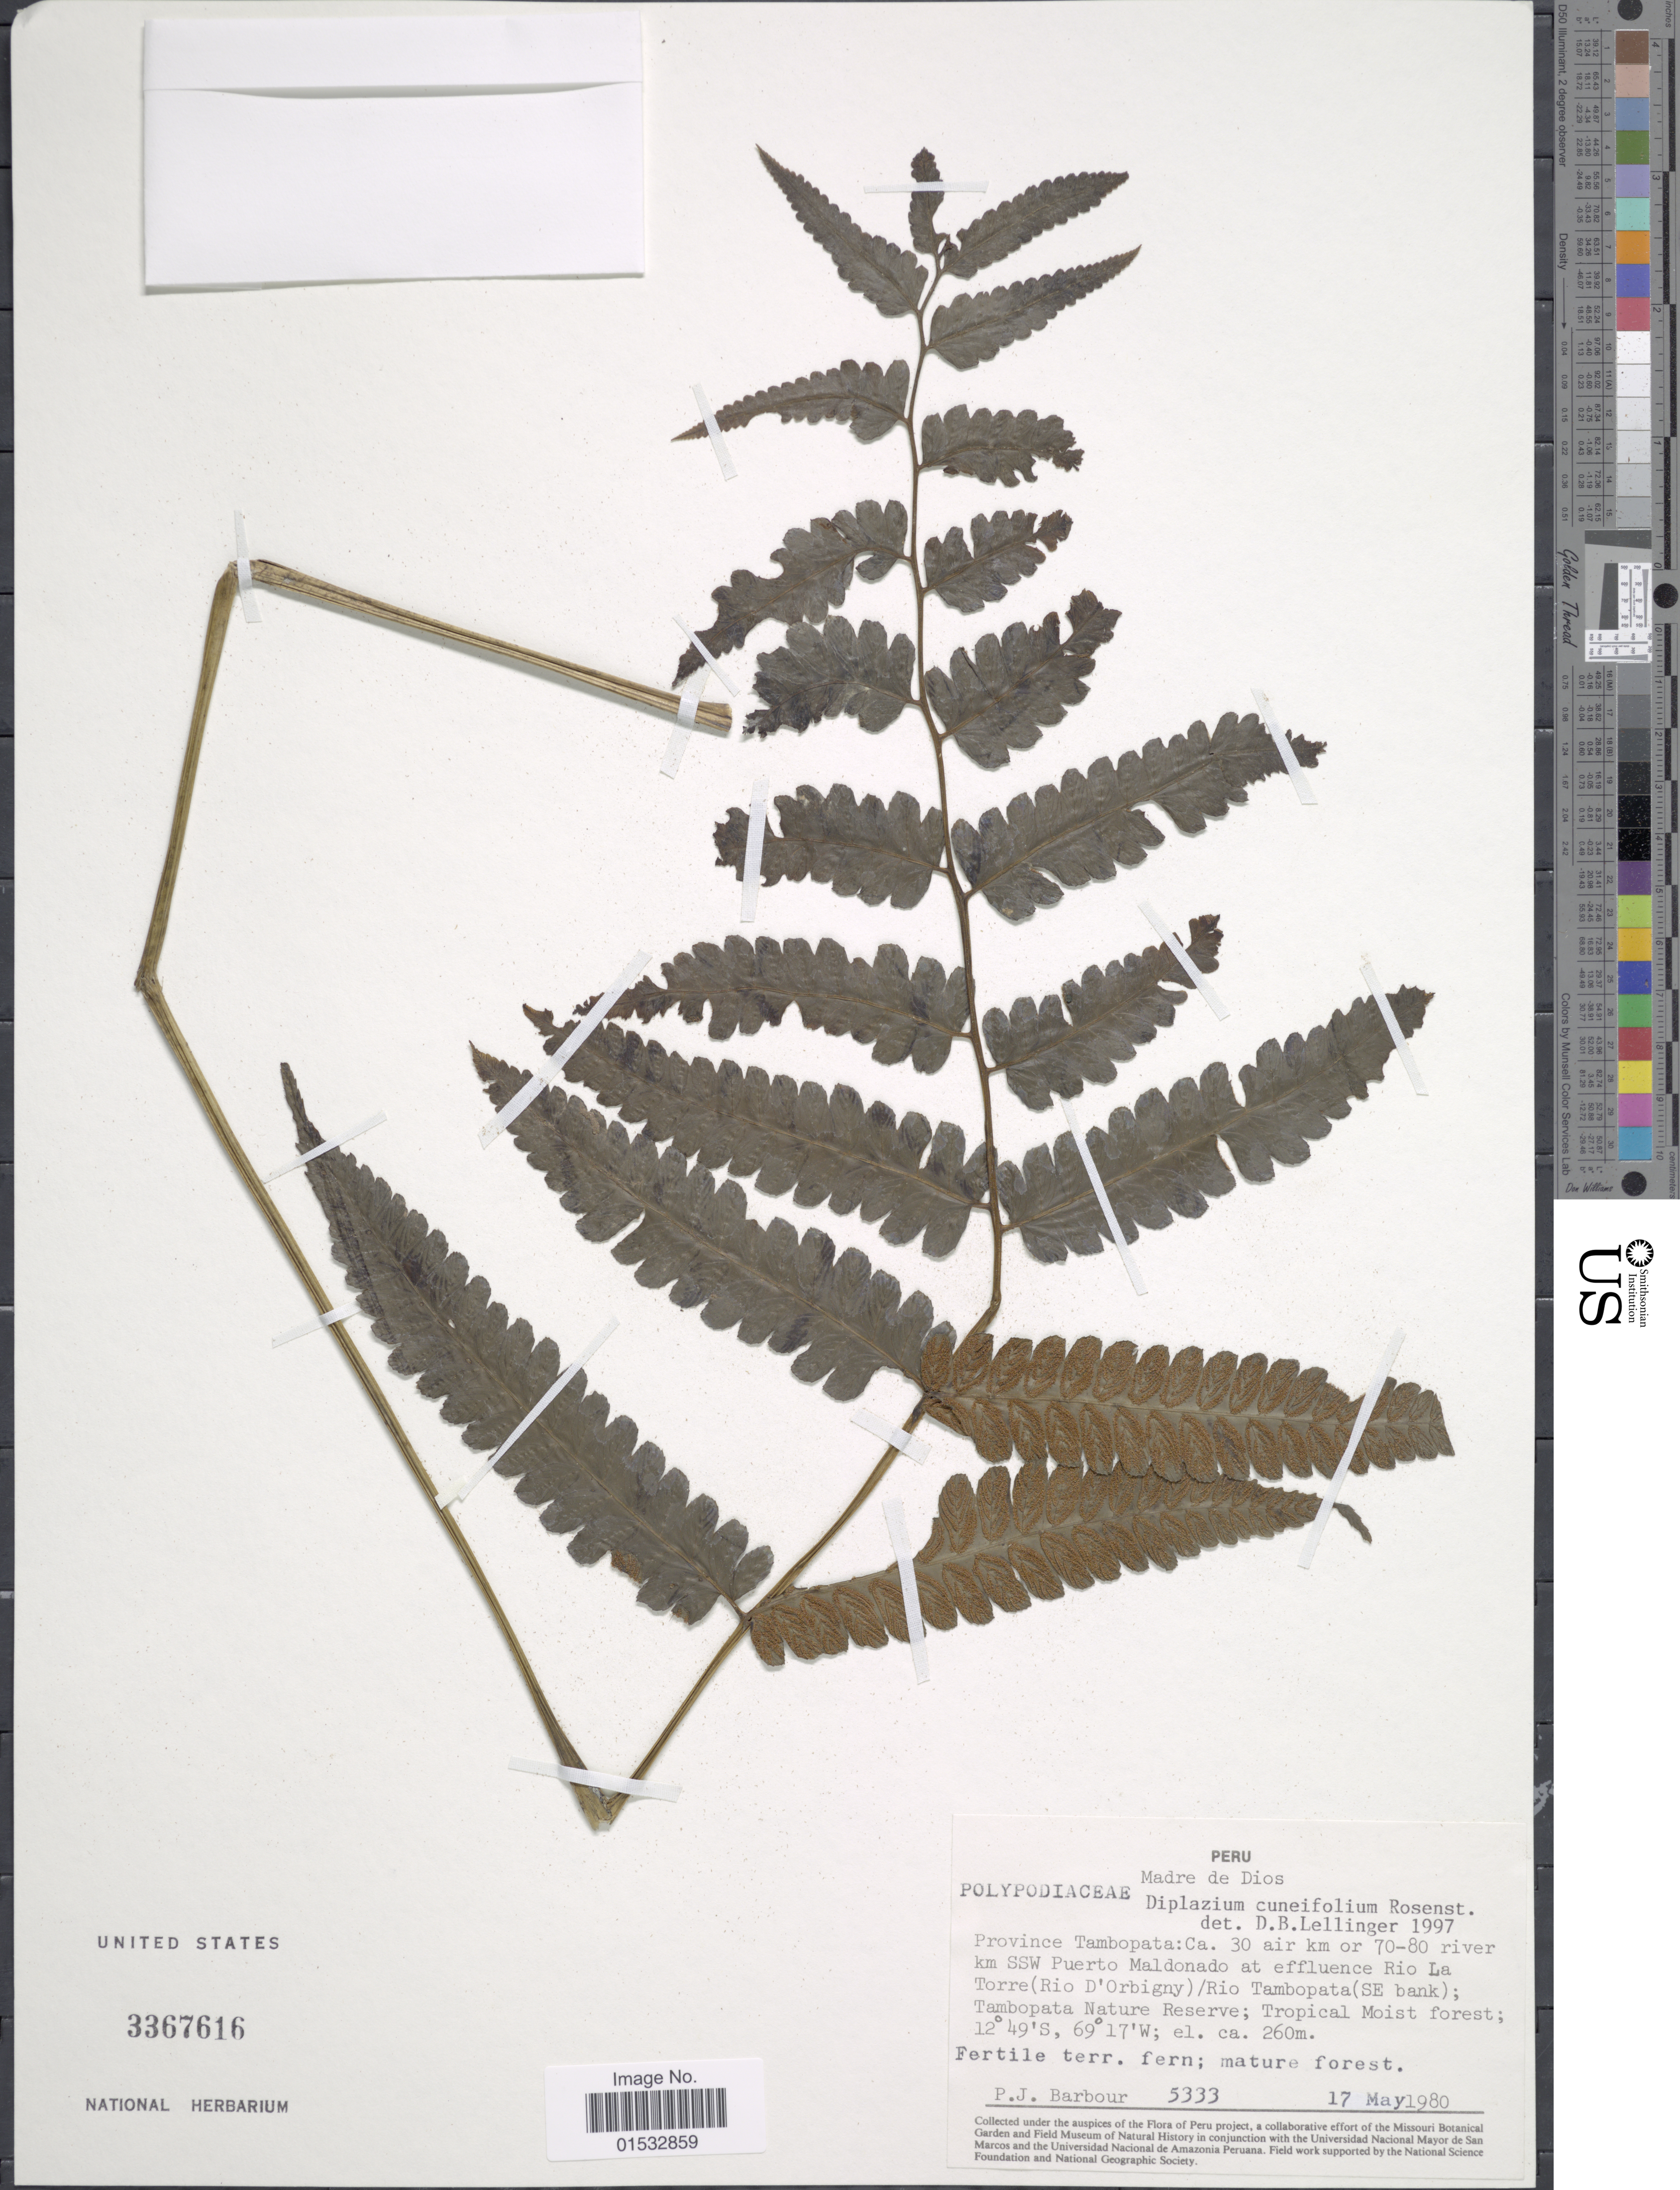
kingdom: Plantae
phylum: Tracheophyta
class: Polypodiopsida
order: Polypodiales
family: Athyriaceae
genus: Diplazium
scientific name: Diplazium cuneifolium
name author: Rosenst.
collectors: P. Barbour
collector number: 5333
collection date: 1980-05-17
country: Peru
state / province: Madre de Dios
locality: Tambopata: Ca. 30 air km or 70-80 river km SSW Puerto Maldonado at effluence Rio La Torre (Rio DÓrbigny) / Rio Tambopata (SE bank); Tambopata Nature Reserve; Tropical moist forest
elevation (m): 260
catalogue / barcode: US 3367616